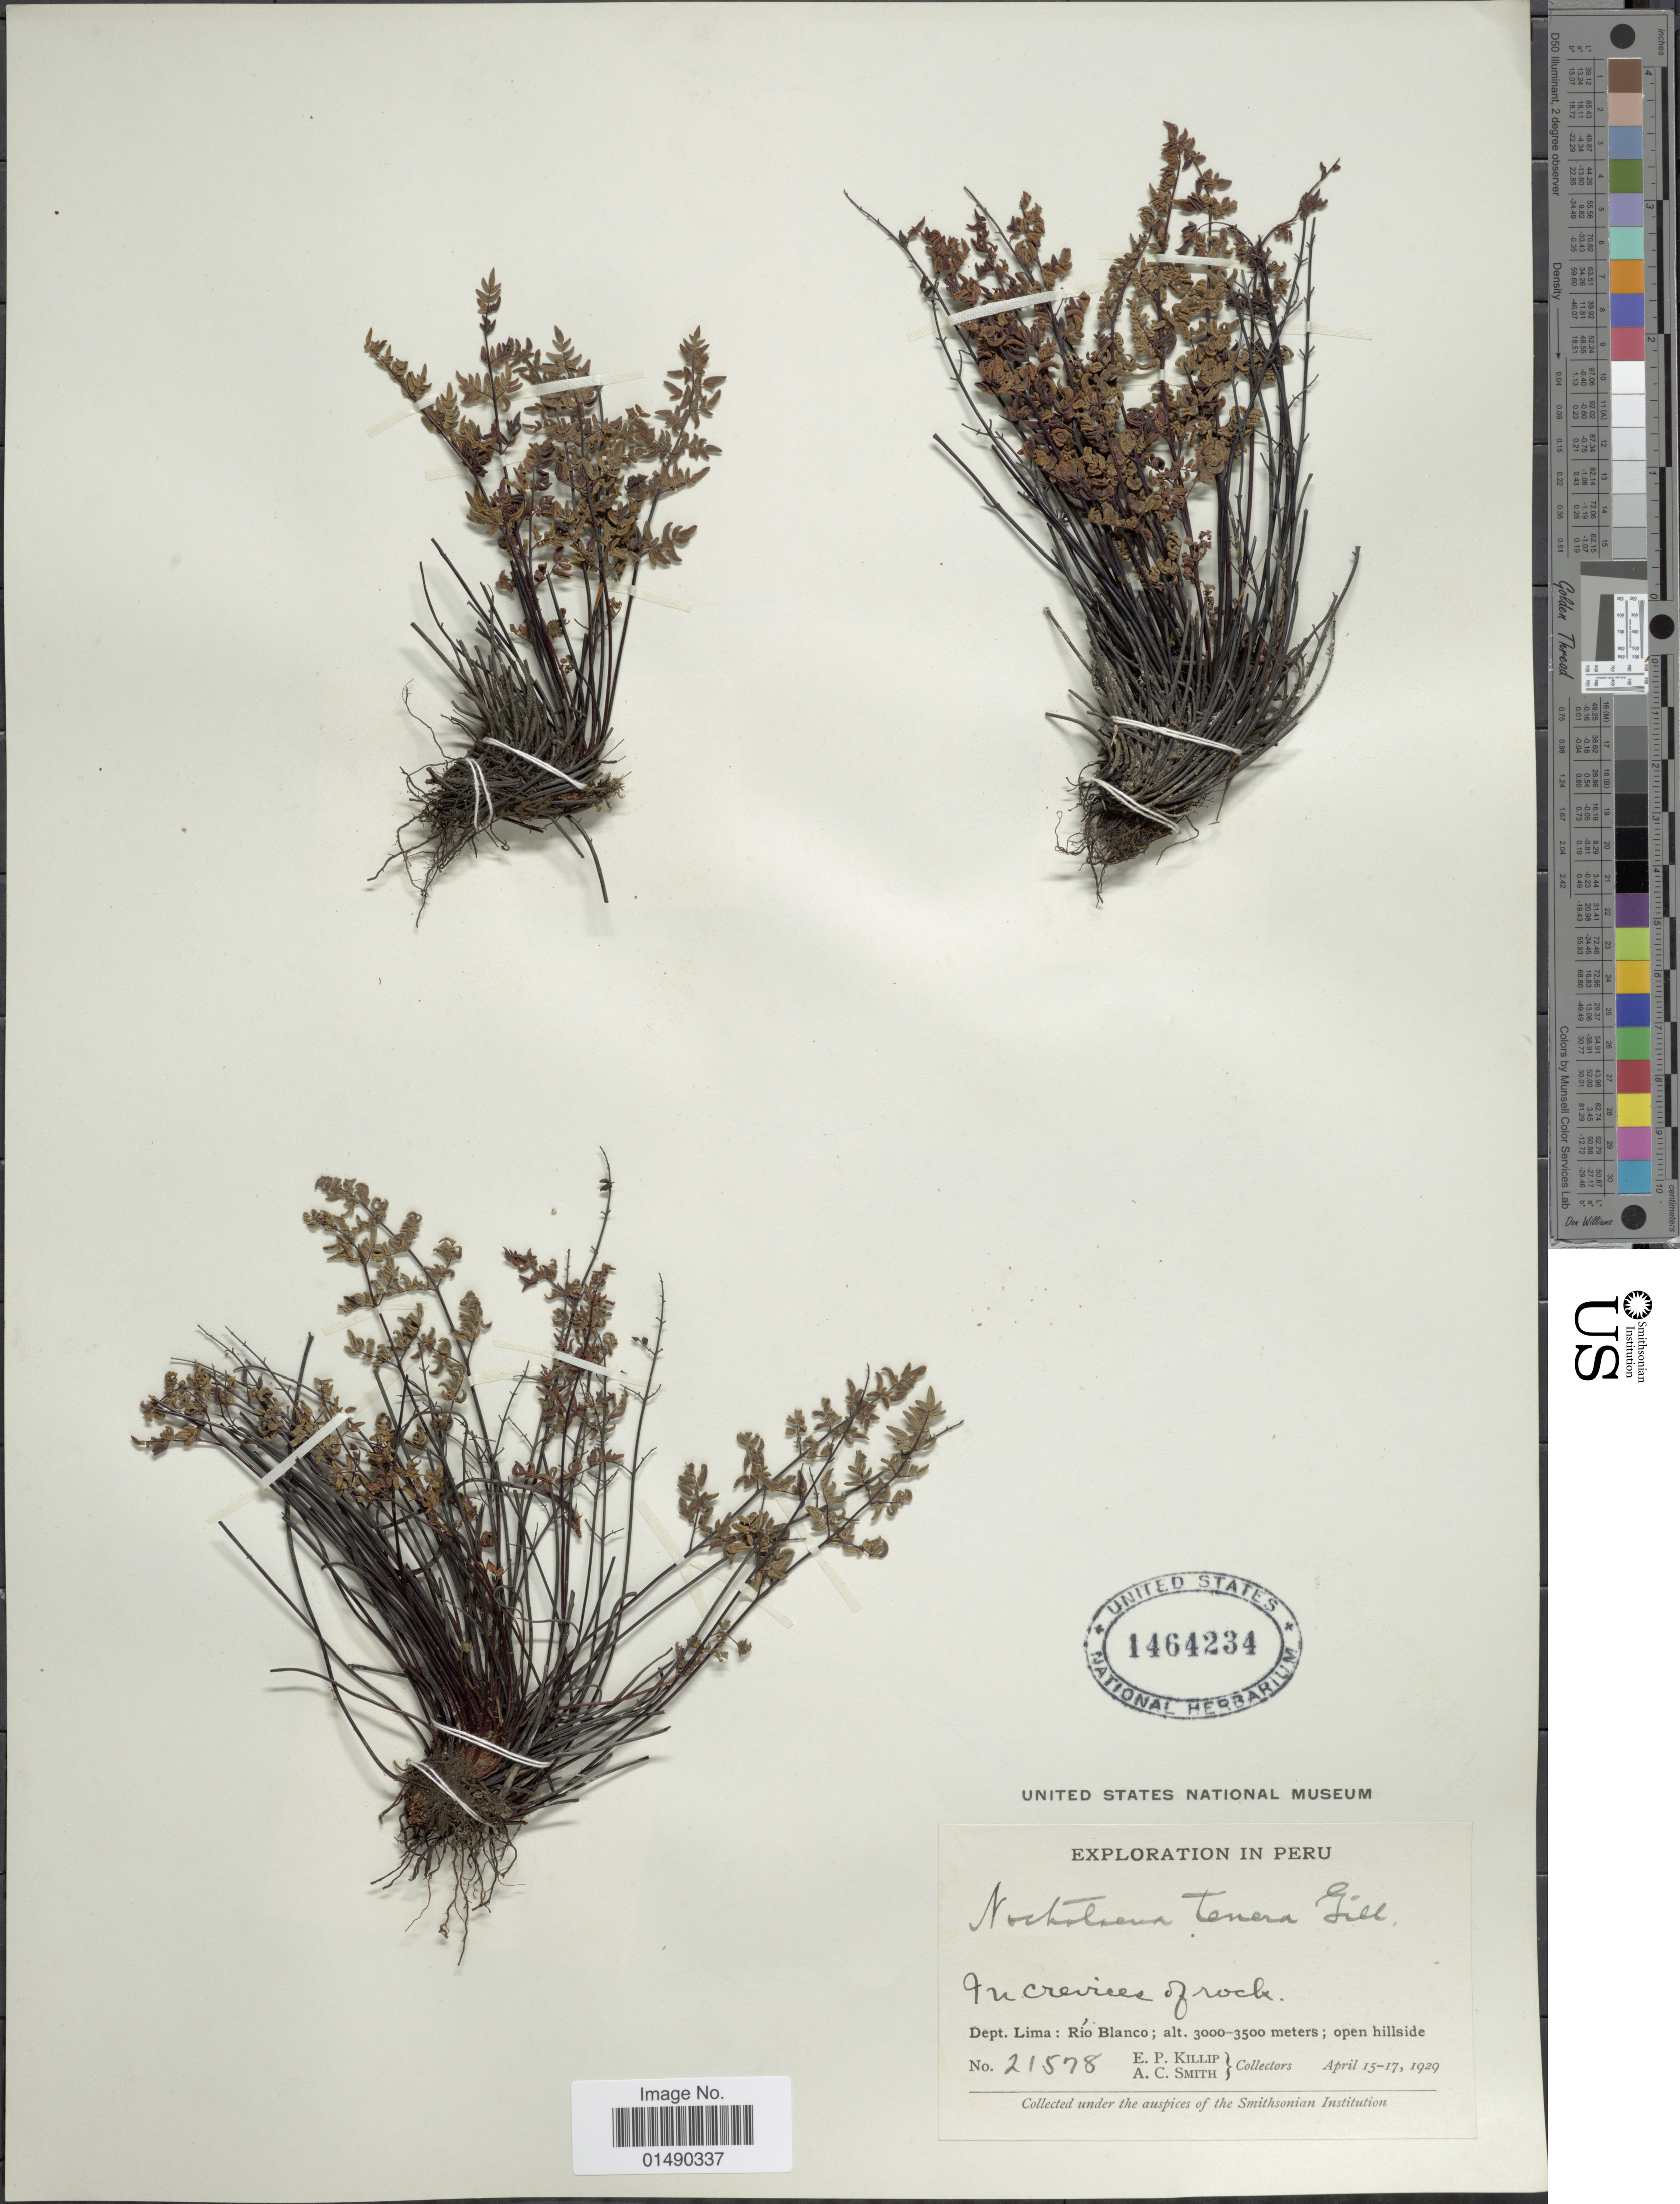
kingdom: Plantae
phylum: Tracheophyta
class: Polypodiopsida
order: Polypodiales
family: Pteridaceae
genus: Argyrochosma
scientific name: Argyrochosma nivea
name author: (Poir.) Windham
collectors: E. P. Killip & A. C. Smith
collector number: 21578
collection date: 1929-04-15/1929-04-17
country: Peru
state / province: Lima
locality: Peru, Dept. Lima: Rio Blanco.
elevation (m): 3000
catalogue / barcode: US 1464234